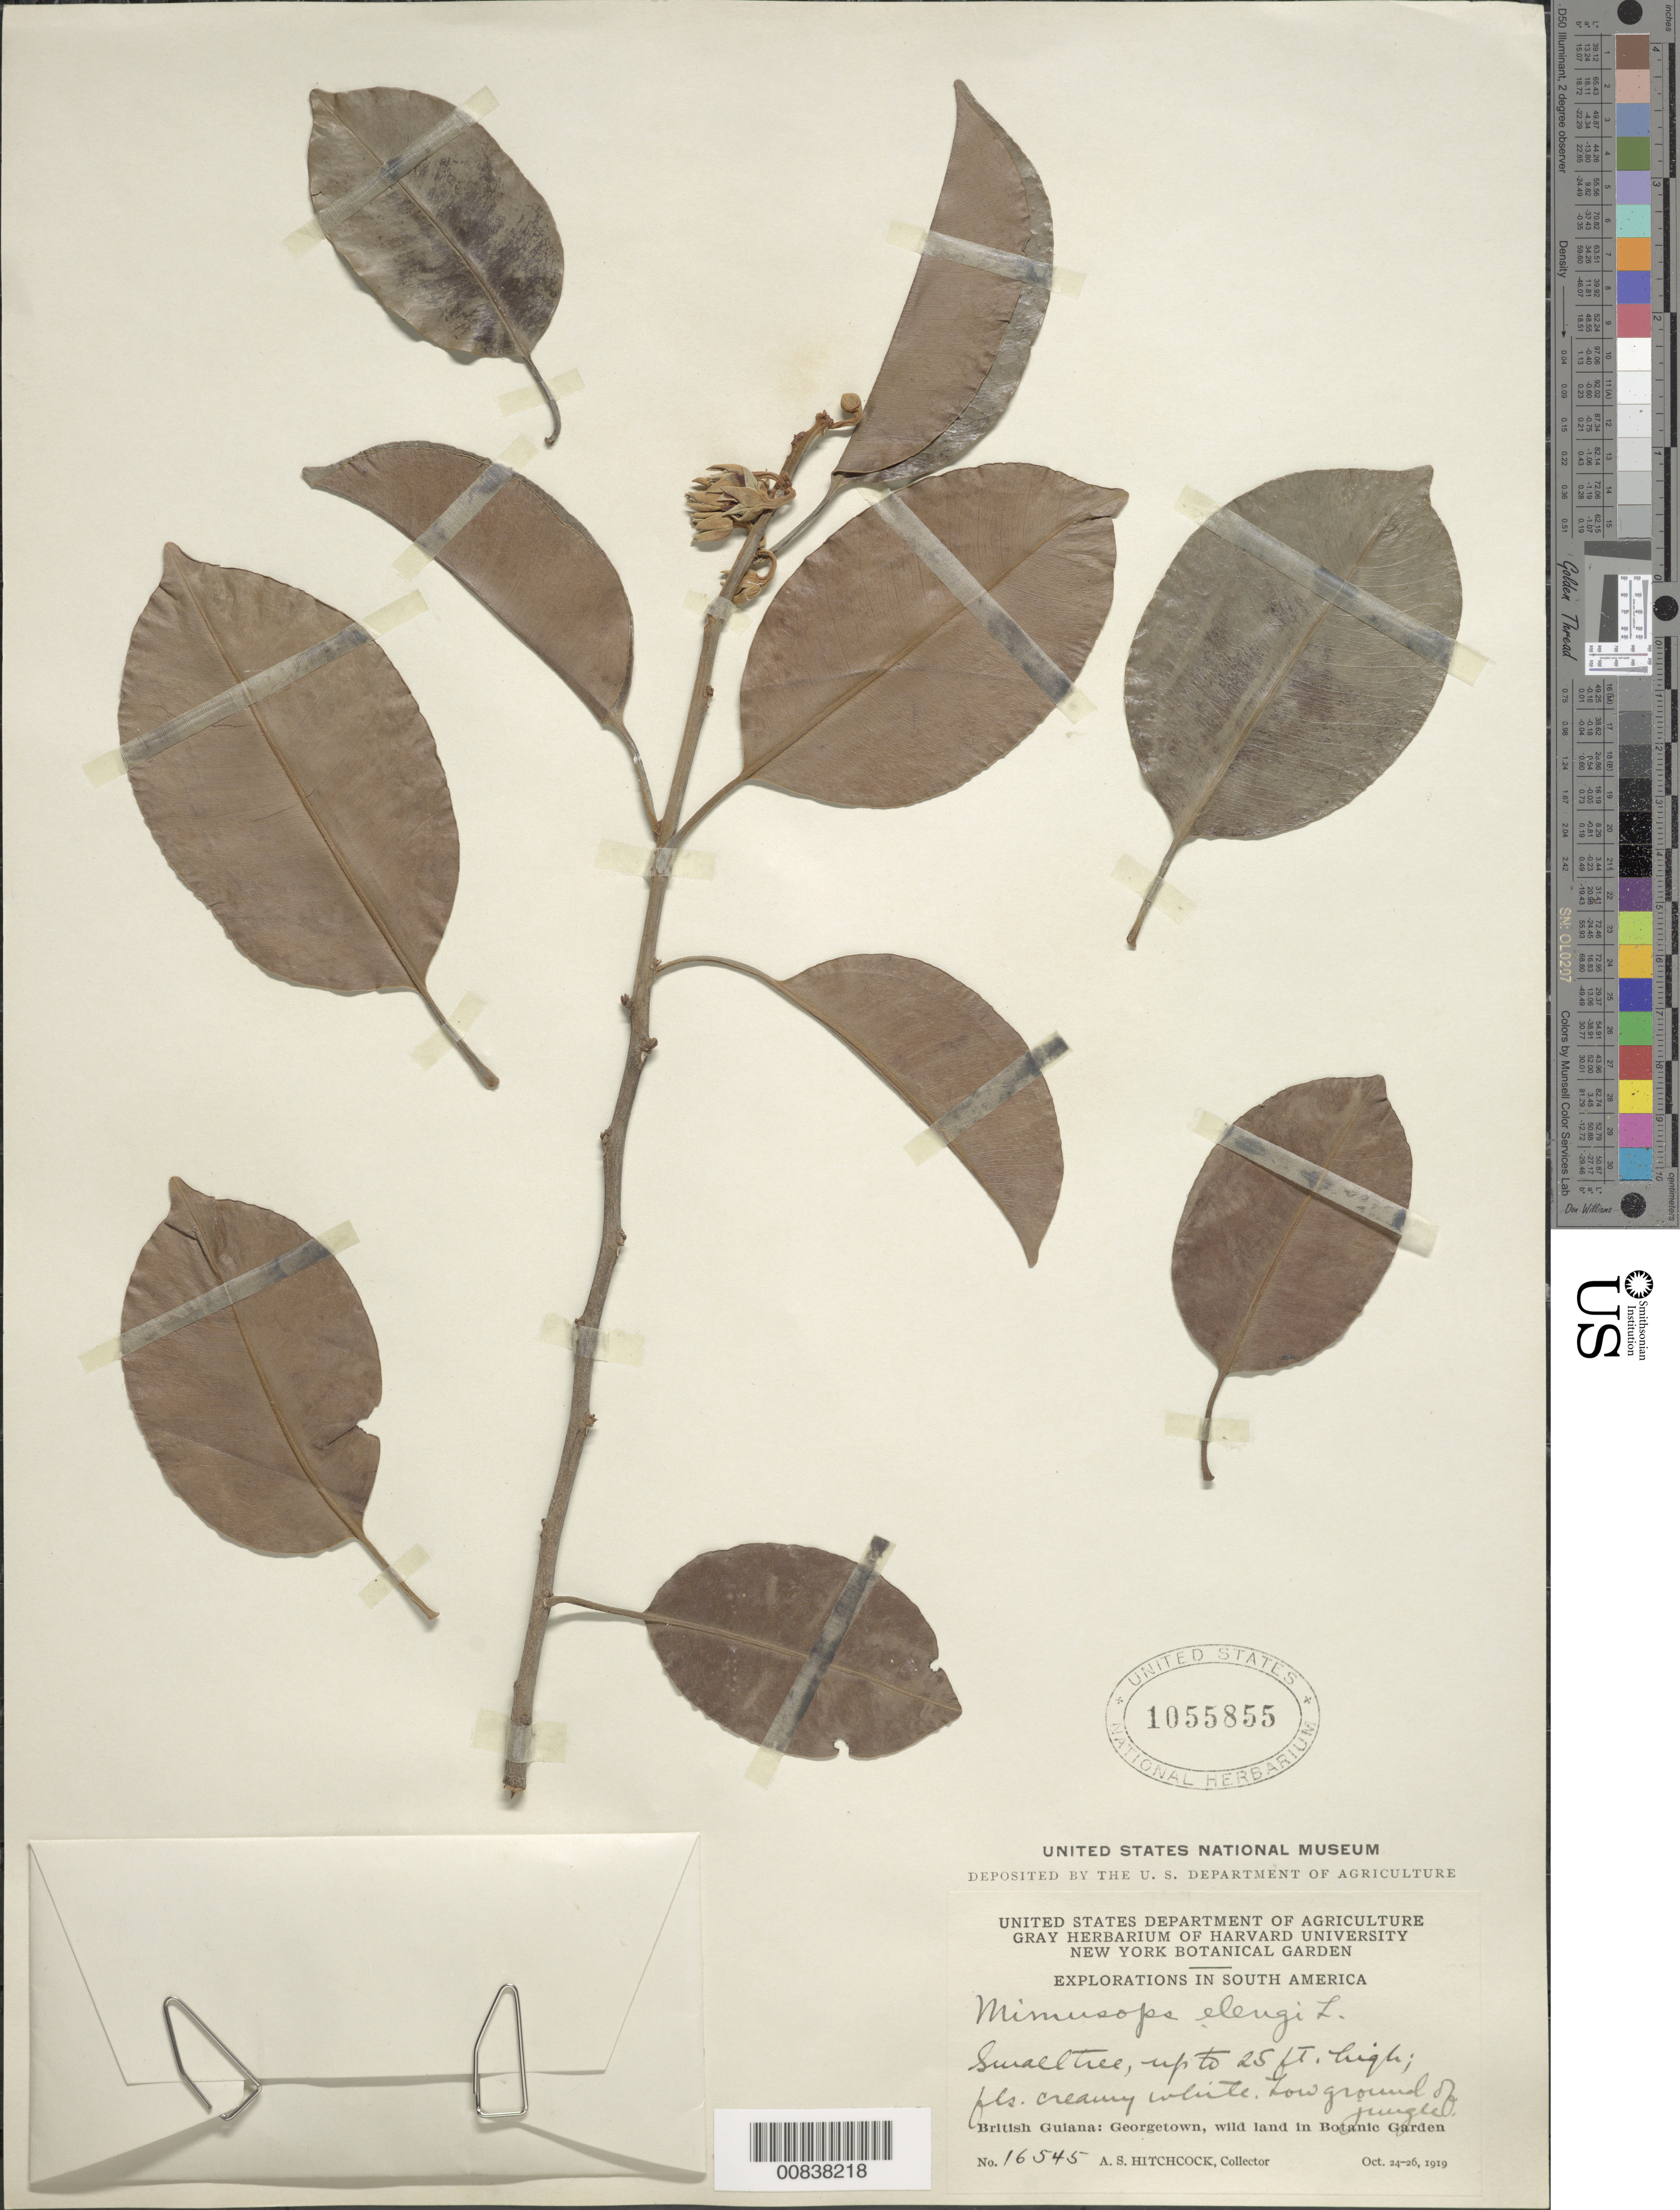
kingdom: Plantae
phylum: Tracheophyta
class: Magnoliopsida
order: Ericales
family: Sapotaceae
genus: Mimusops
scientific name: Mimusops elengi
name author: L.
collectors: A. S. Hitchcock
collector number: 16545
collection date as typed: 24-Oct-19 to 26-Oct-19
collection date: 1919-10-24/1919-10-26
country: Guyana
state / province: Demerara-Mahaica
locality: Georgetown, wild land in Botanic Garden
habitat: Low ground of jungle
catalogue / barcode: US 1055855